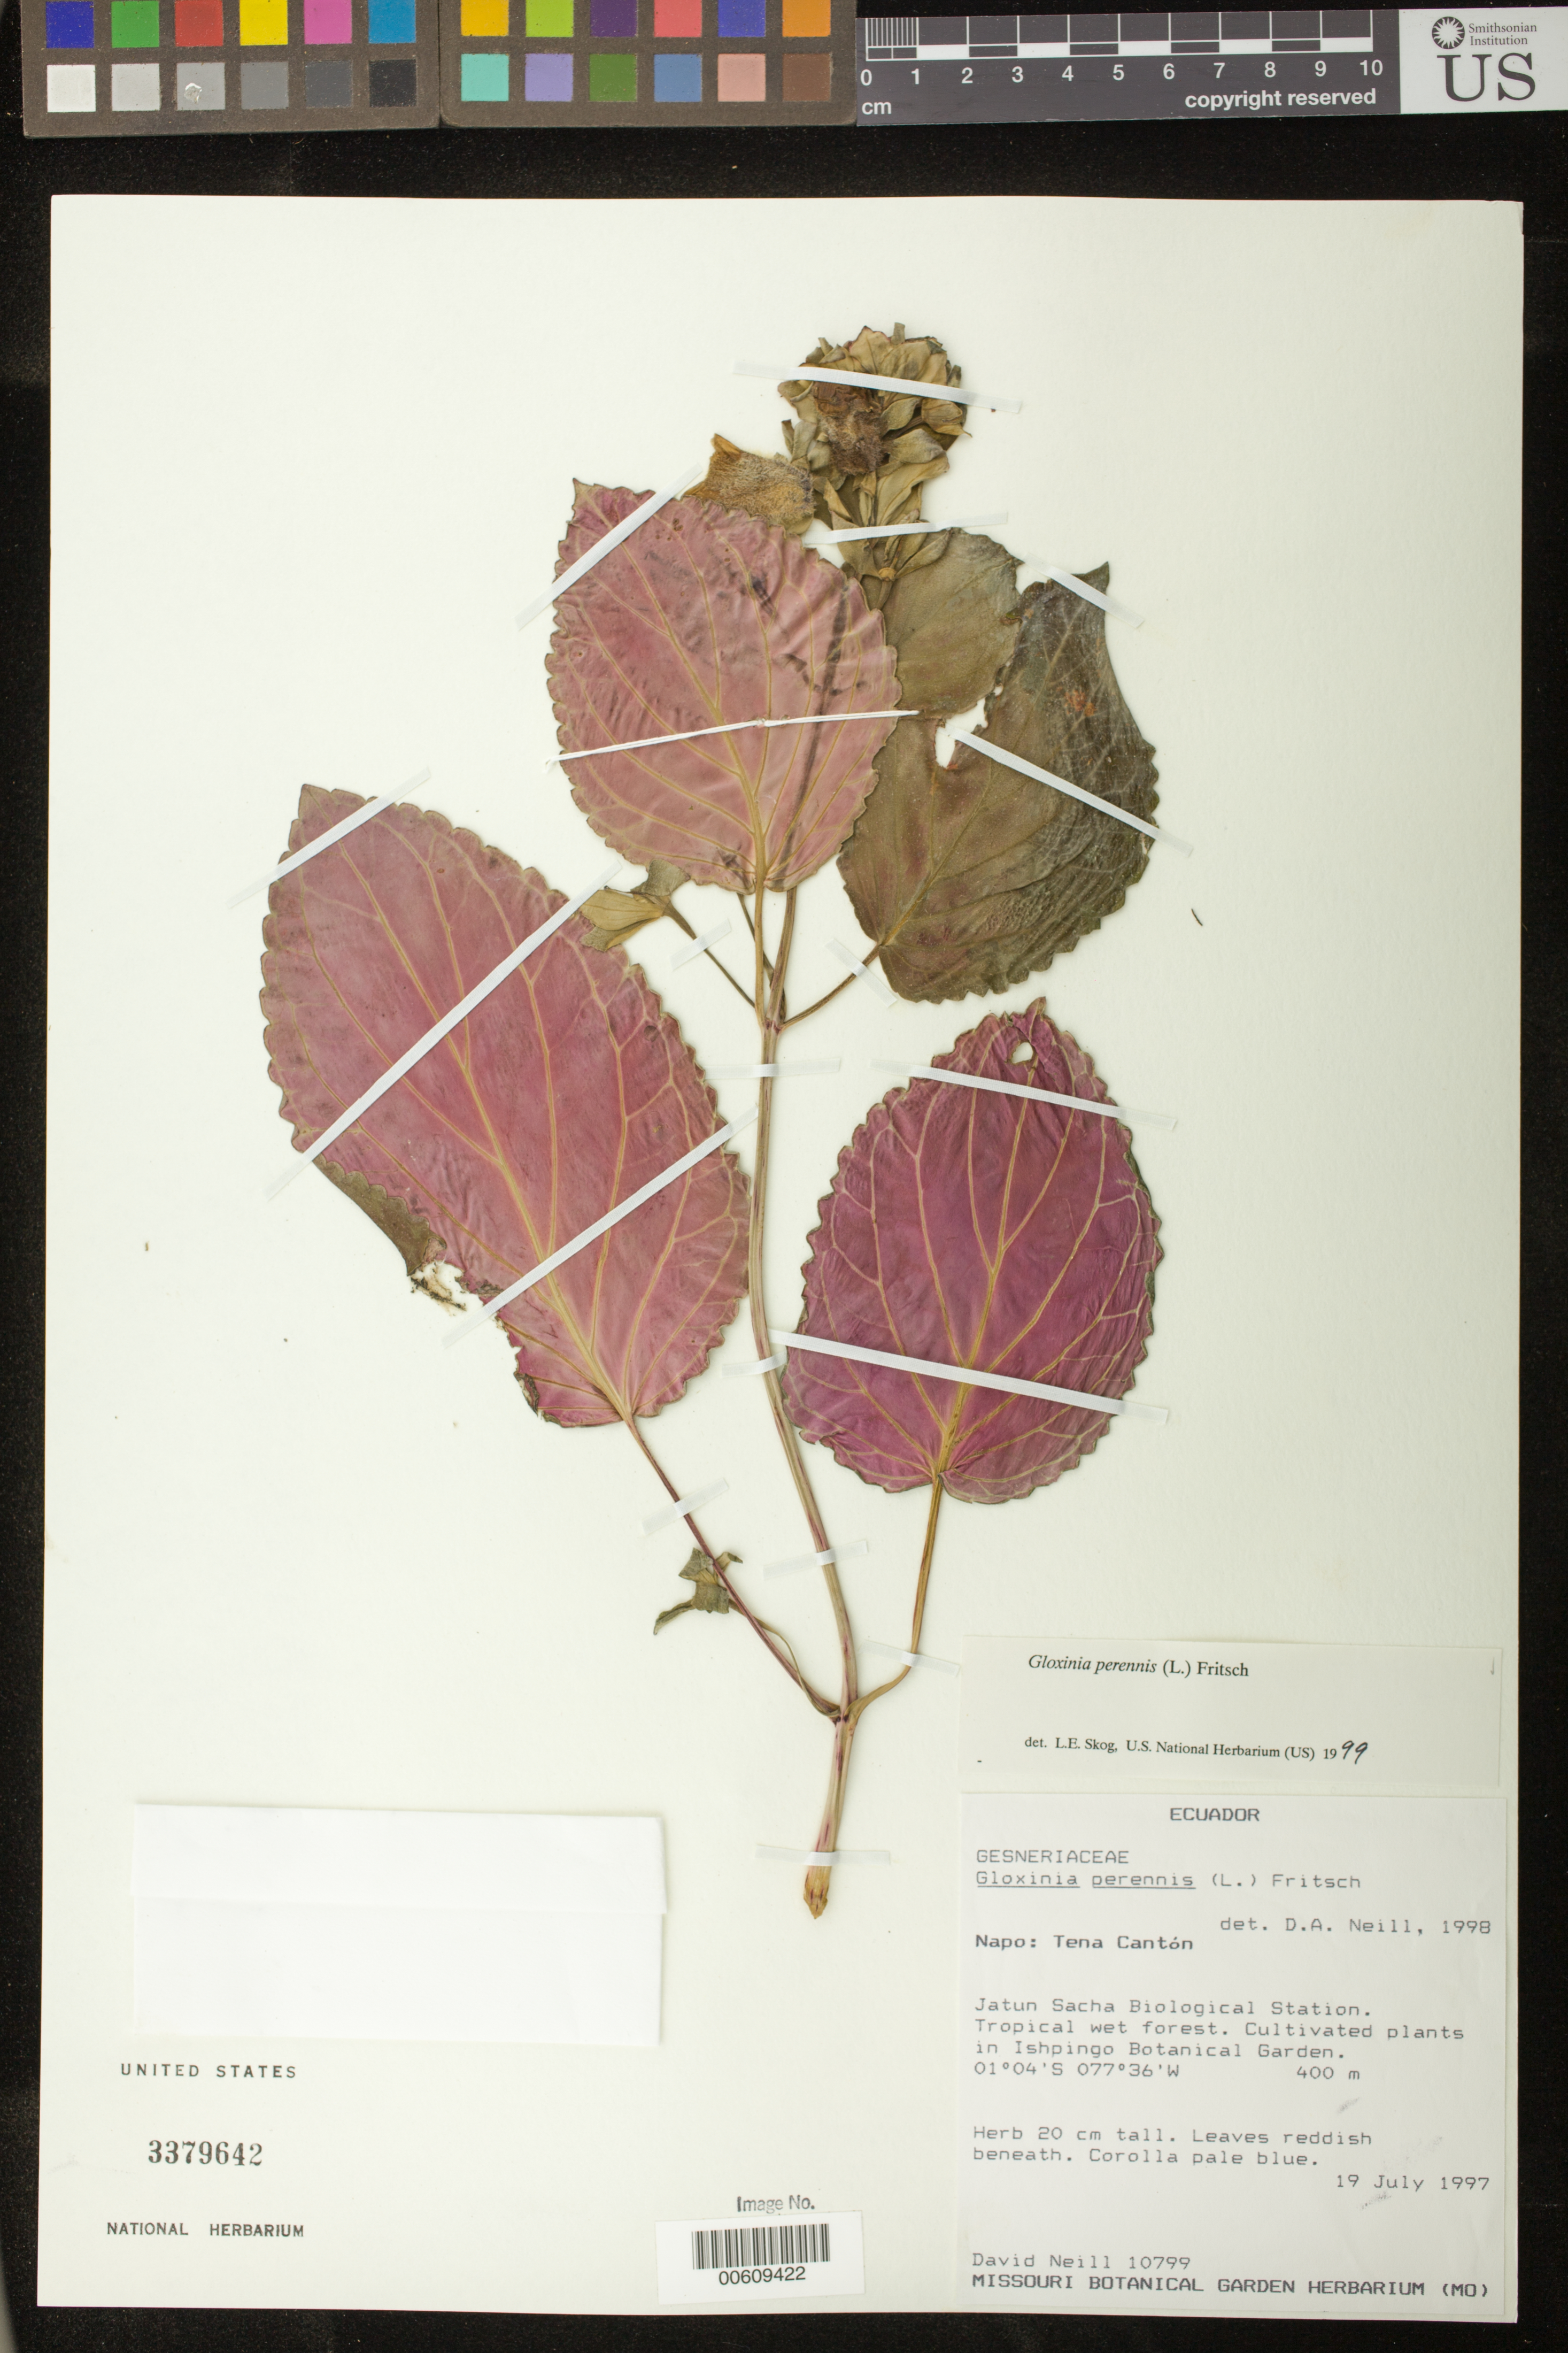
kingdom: Plantae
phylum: Tracheophyta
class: Magnoliopsida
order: Lamiales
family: Gesneriaceae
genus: Gloxinia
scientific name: Gloxinia perennis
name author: (L.) Fritsch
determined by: Skog, Laurence E.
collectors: D. A. Neill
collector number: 10799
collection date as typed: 19 Jul 1997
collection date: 1997-07-19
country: Ecuador (?)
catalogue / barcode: US 3379642